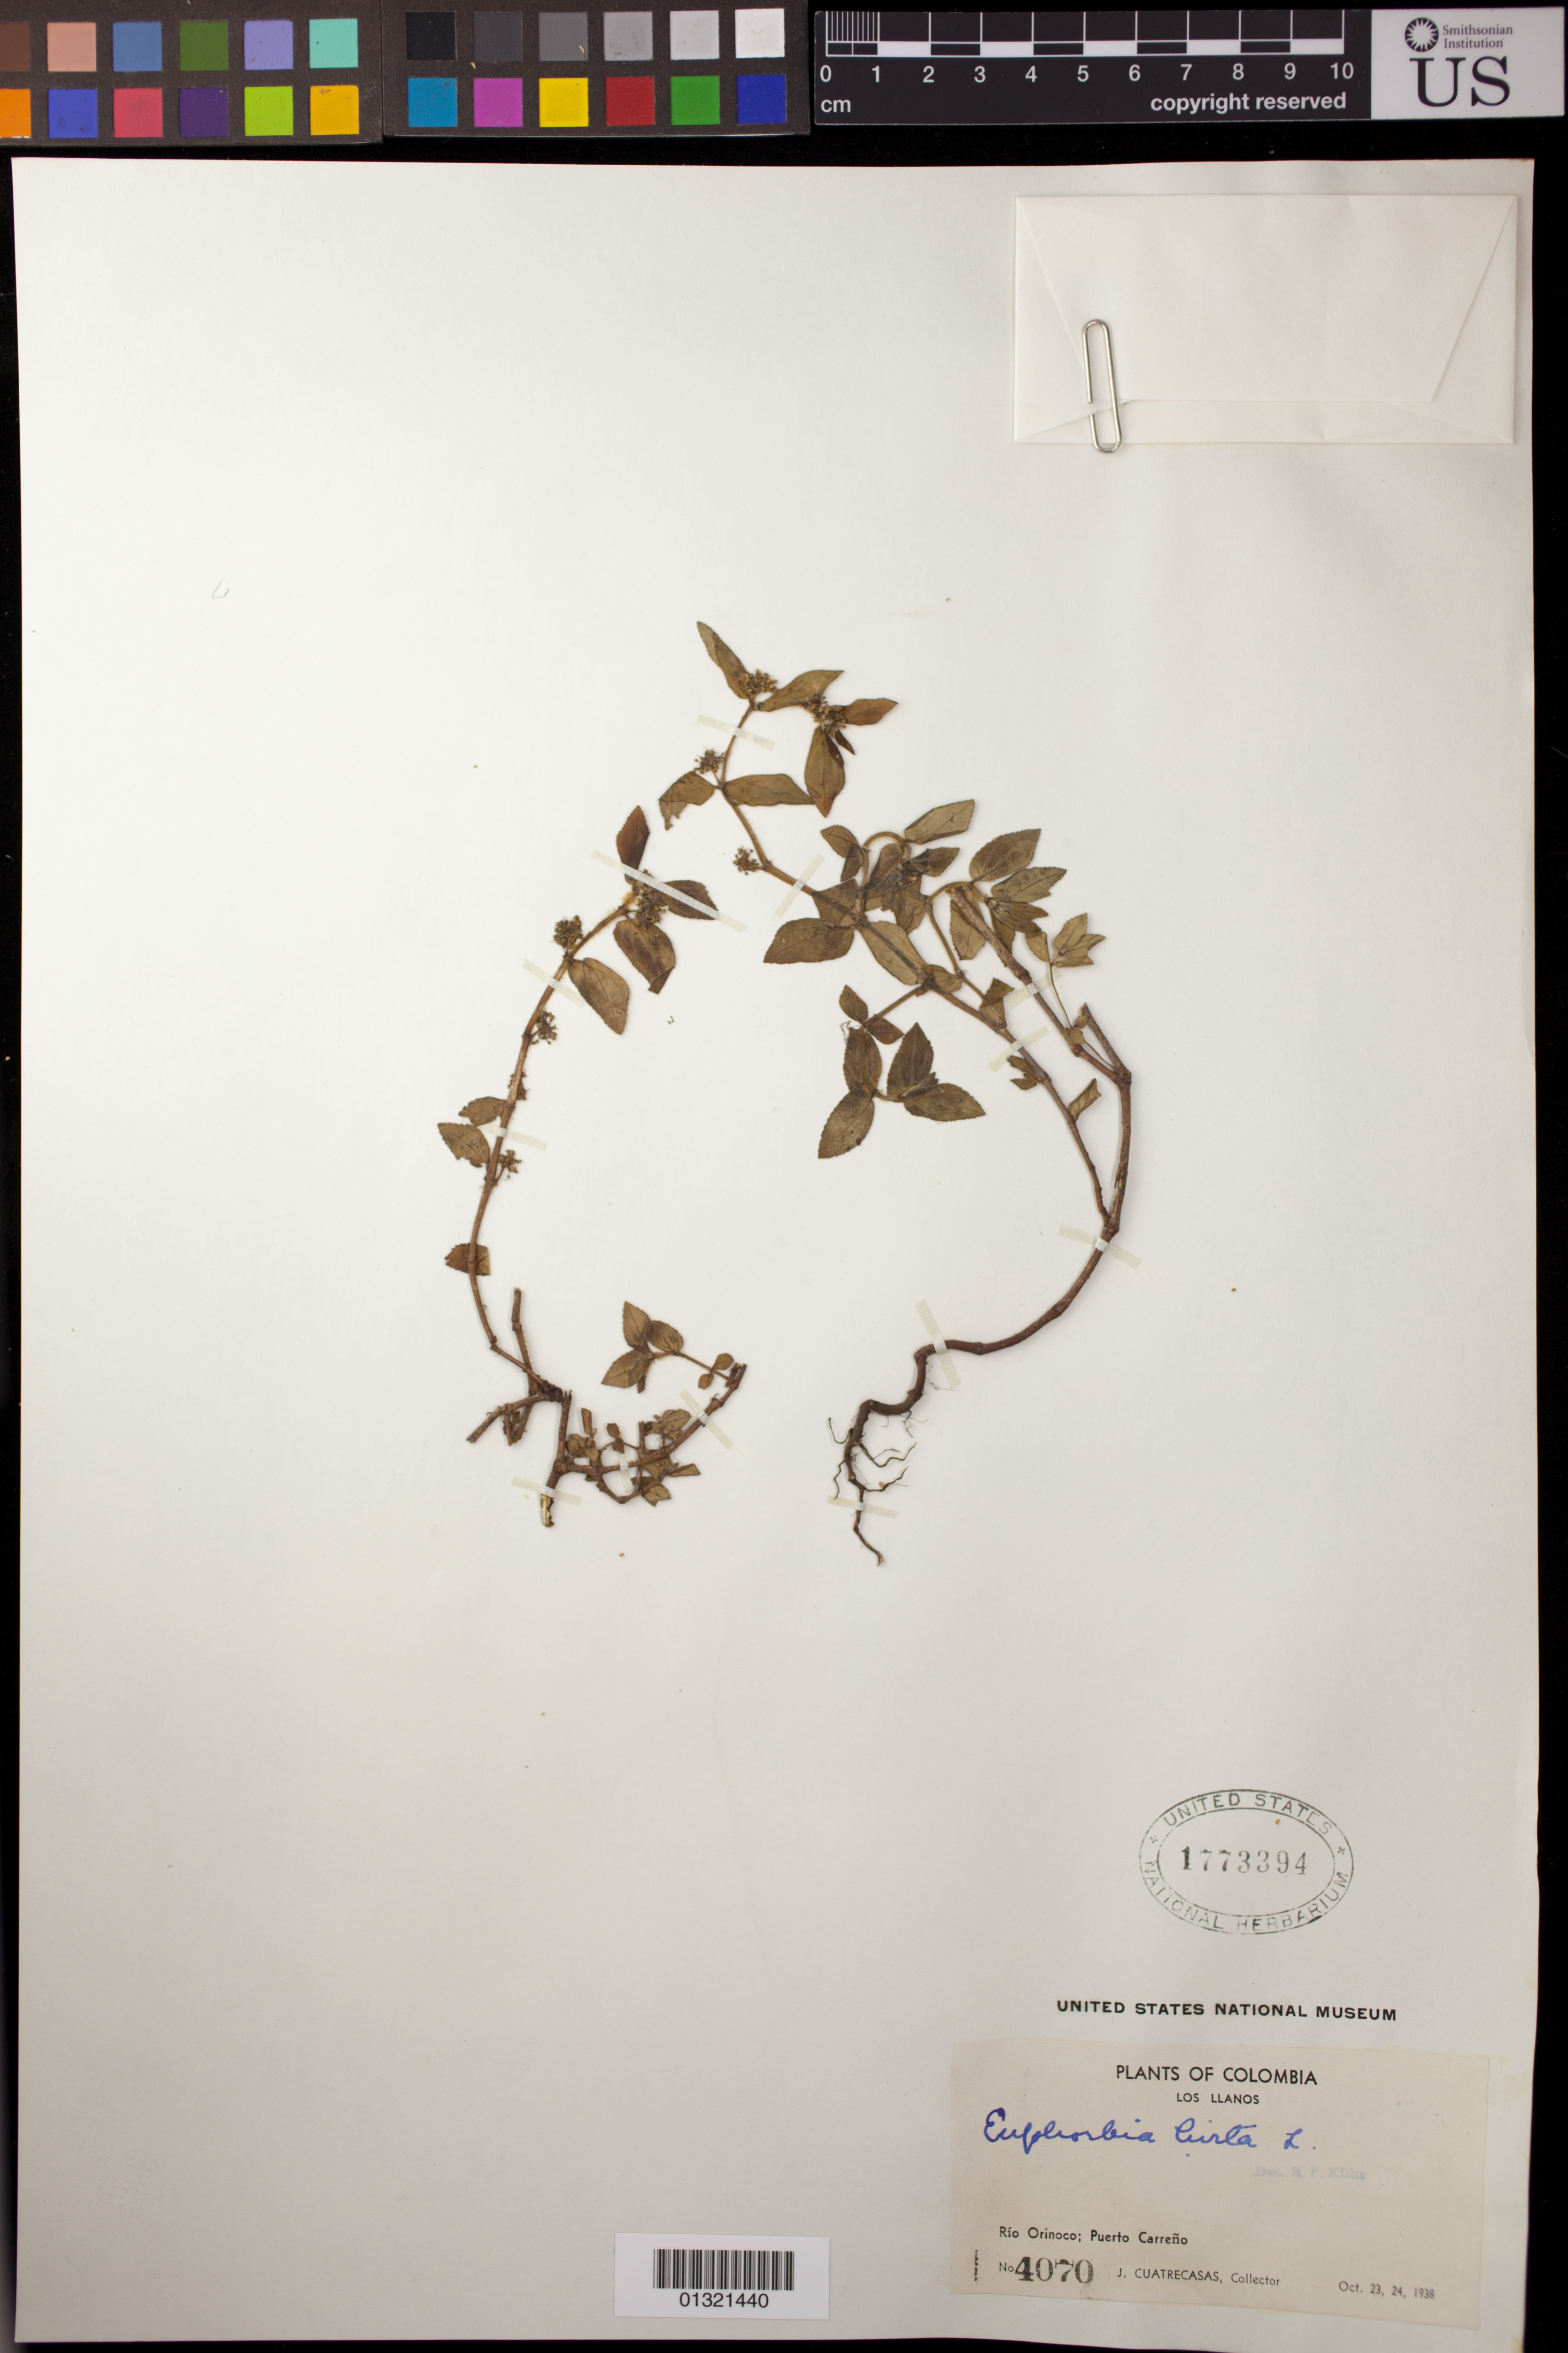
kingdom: Plantae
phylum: Tracheophyta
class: Magnoliopsida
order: Malpighiales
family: Euphorbiaceae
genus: Euphorbia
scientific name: Euphorbia hirta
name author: L.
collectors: J. Cuatrecasas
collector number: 4070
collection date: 1938-10-23/1938-10-24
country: Colombia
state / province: Vichada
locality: Rio Orinoco; Puerto Carreno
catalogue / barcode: US 1773394